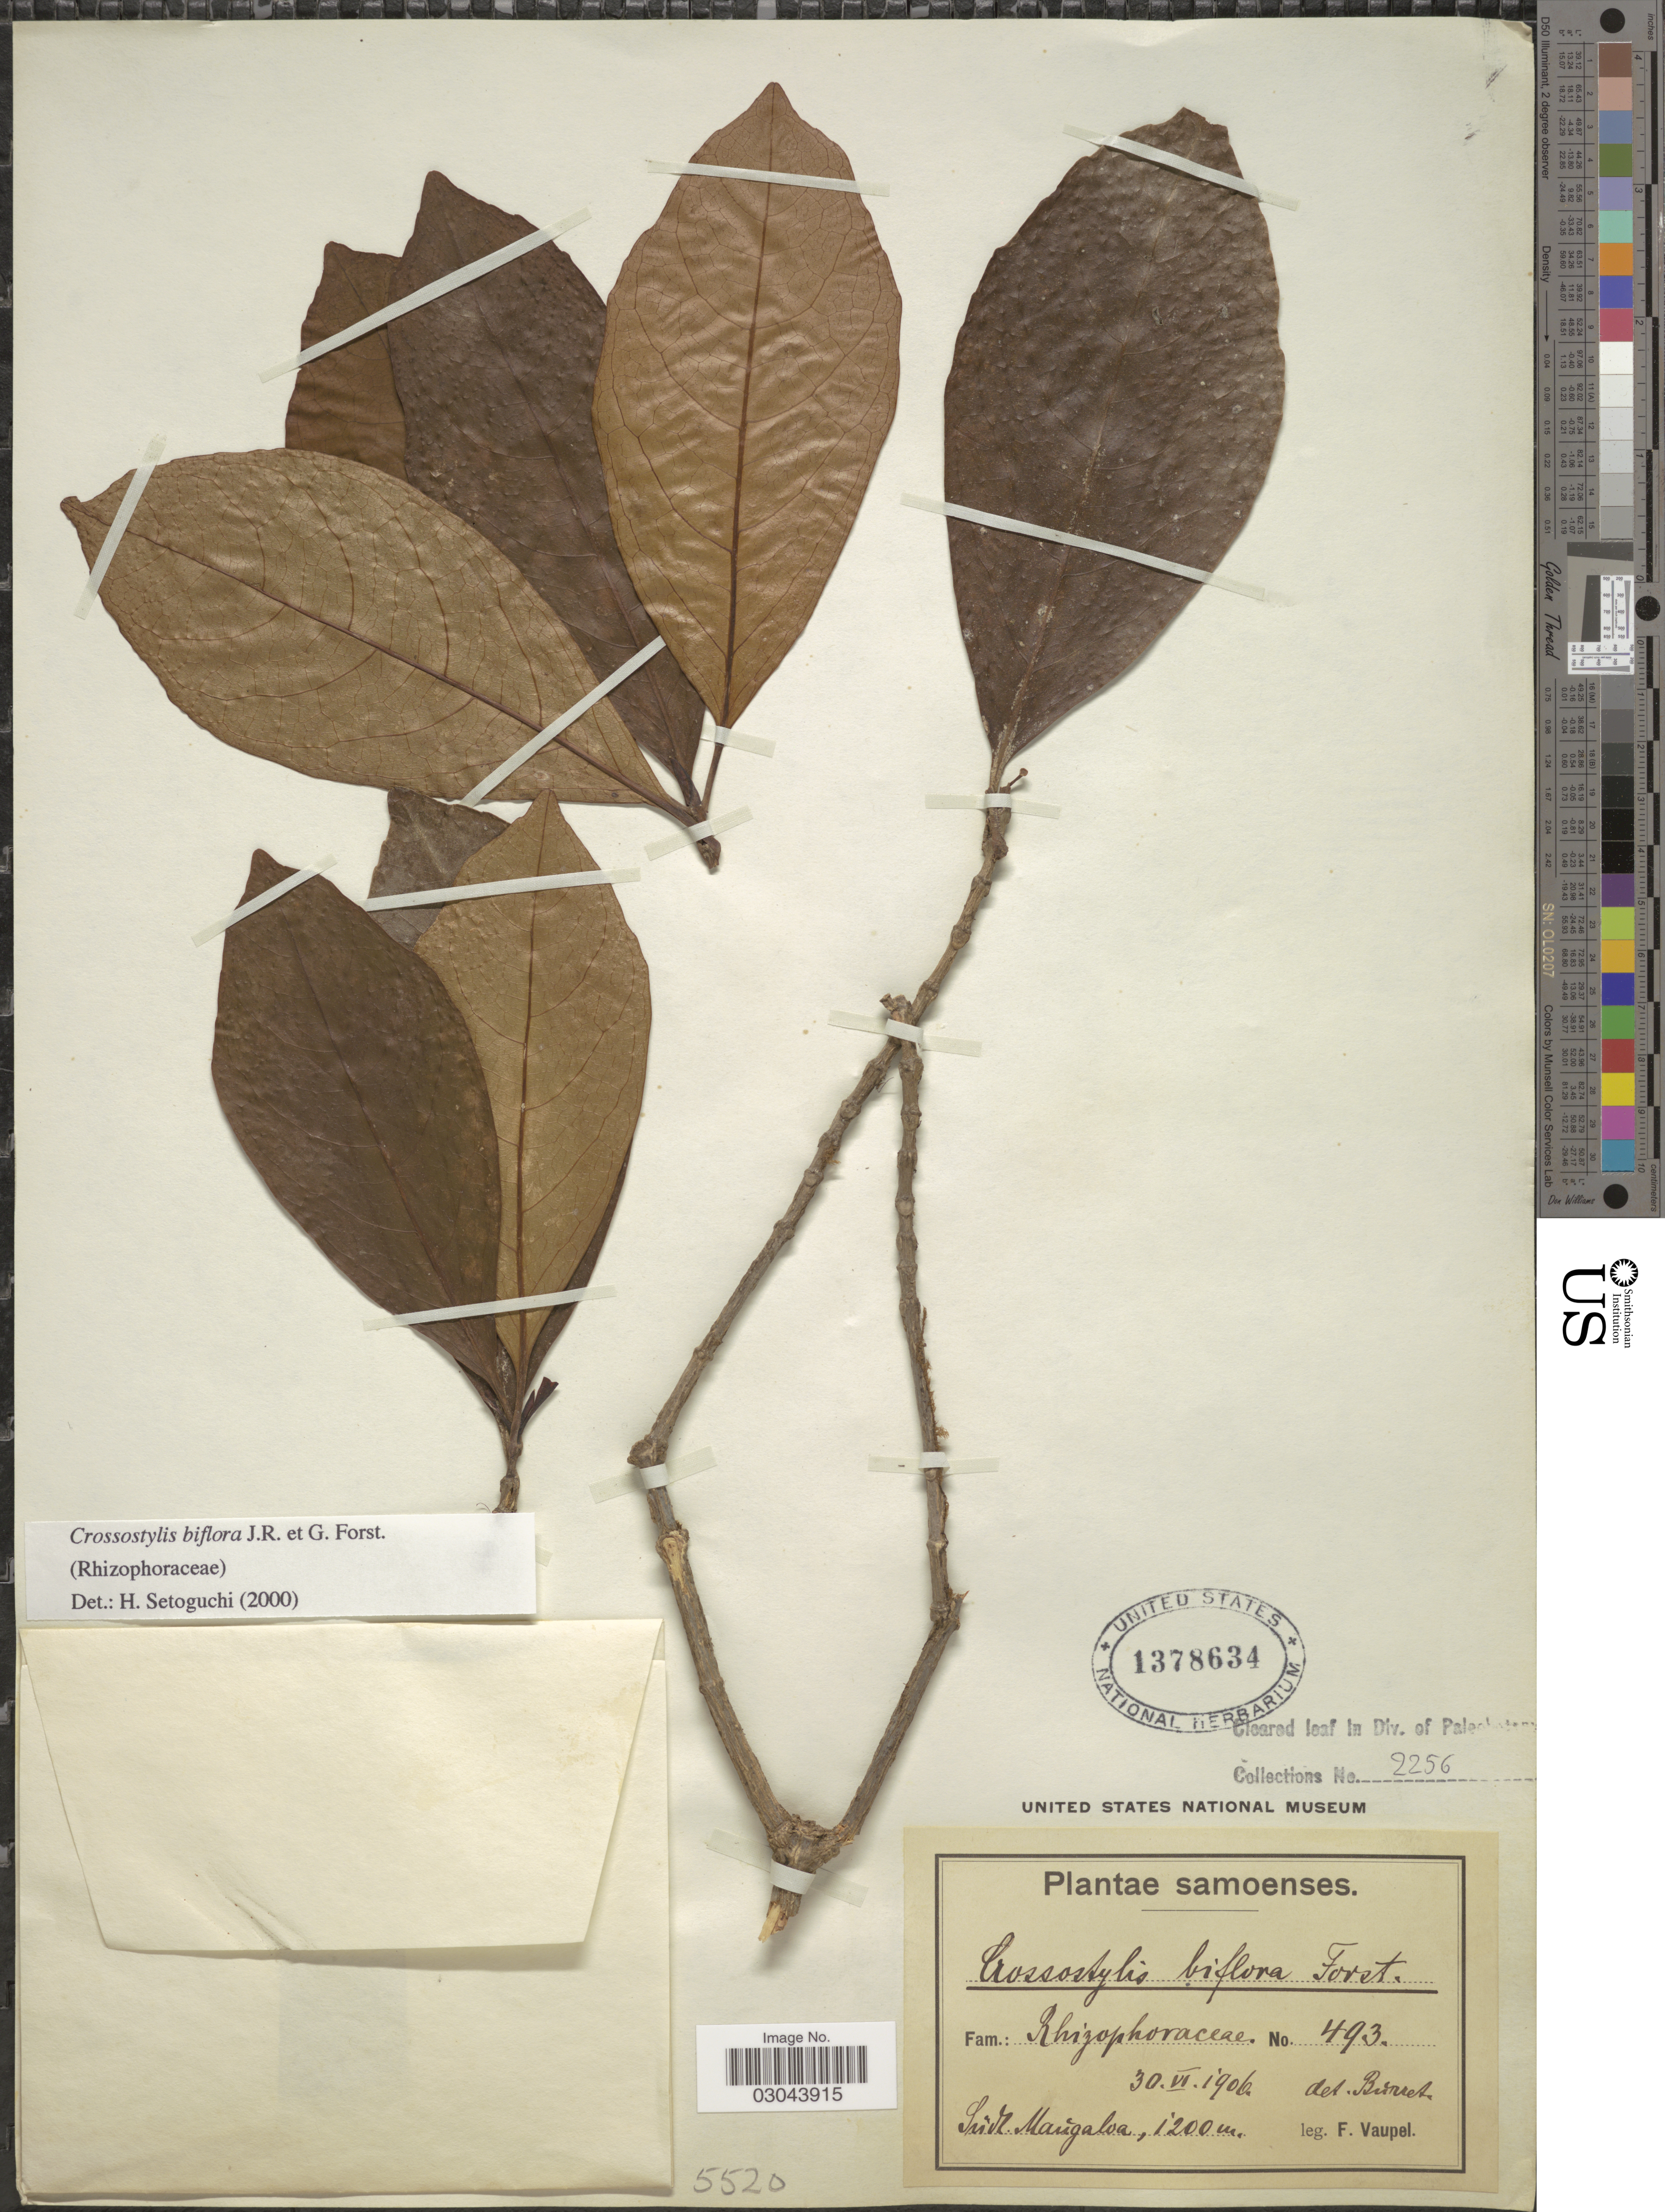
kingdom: Plantae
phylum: Tracheophyta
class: Magnoliopsida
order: Malpighiales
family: Rhizophoraceae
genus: Crossostylis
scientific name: Crossostylis biflora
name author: J.R. Forst. & G. Forst.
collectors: F. Vaupel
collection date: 1906-06-30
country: Samoa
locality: Samoenses. Südl Maugaloa.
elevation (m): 1200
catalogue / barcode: US 1378634